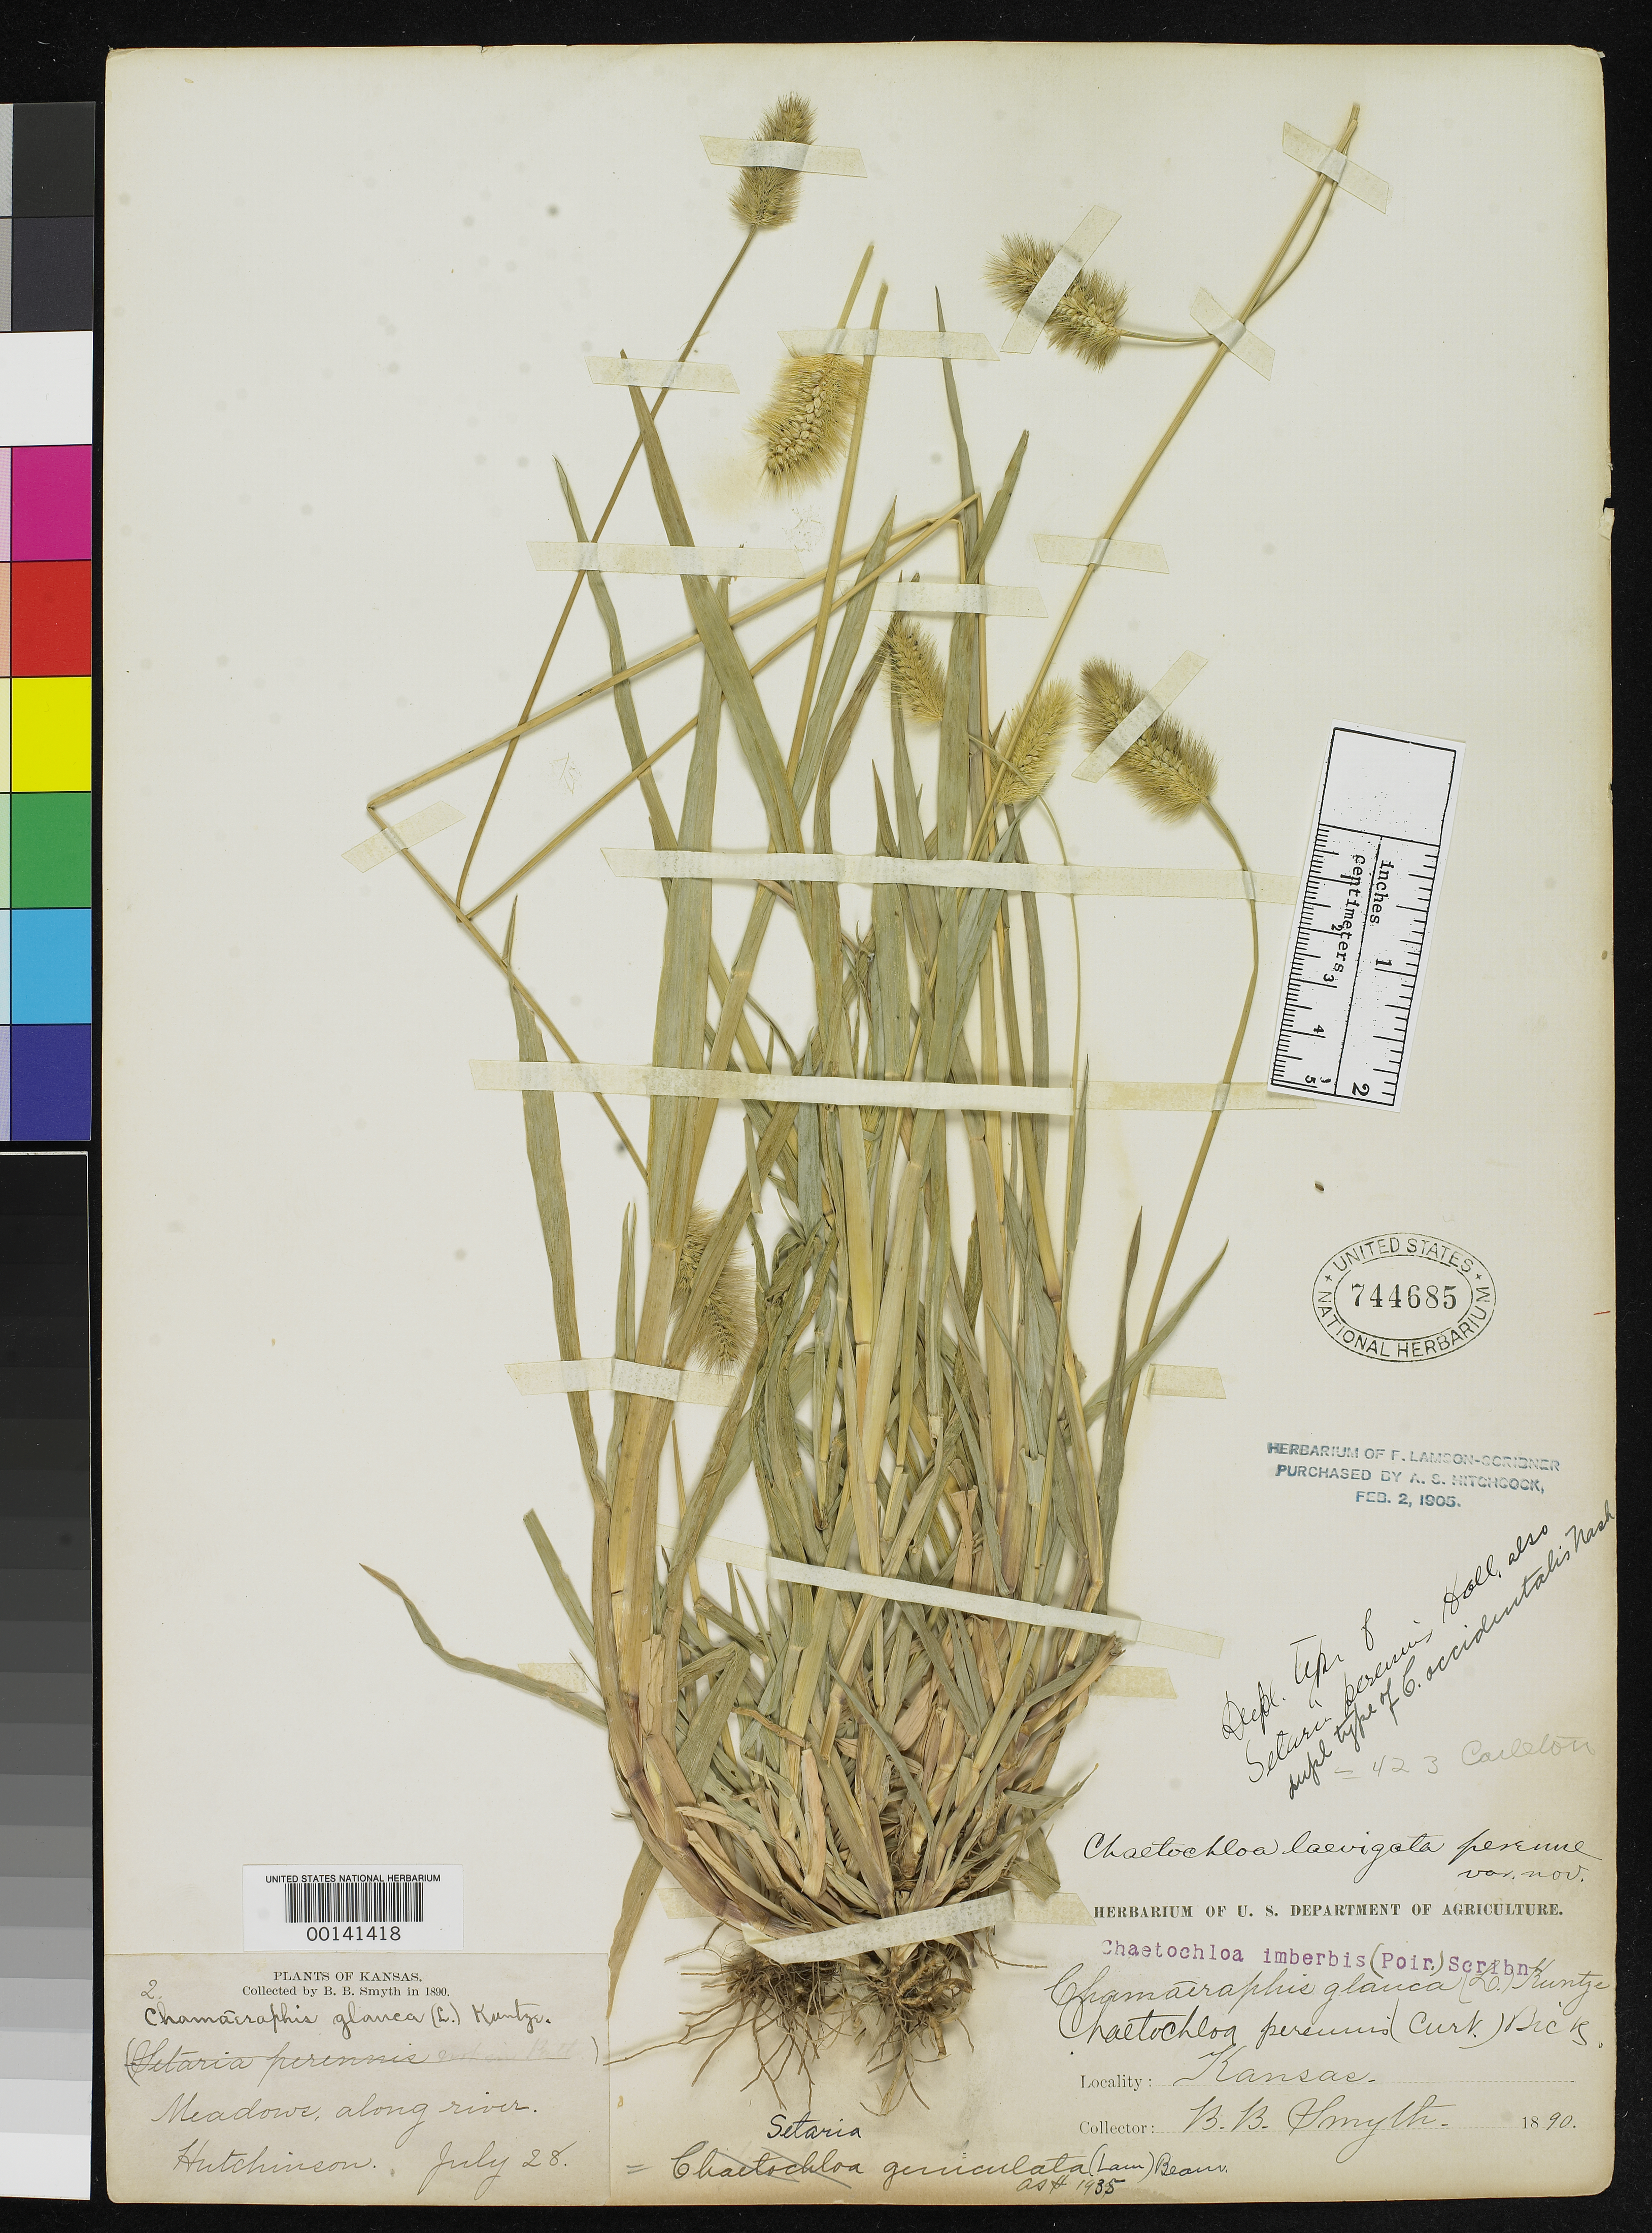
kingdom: Plantae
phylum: Tracheophyta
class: Liliopsida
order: Poales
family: Poaceae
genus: Setaria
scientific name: Setaria perennis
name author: ex Smyth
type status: Type Collection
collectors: B. Smyth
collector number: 2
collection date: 1890-07-28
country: United States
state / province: Kansas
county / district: Reno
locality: Hutchinson.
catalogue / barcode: US 744685